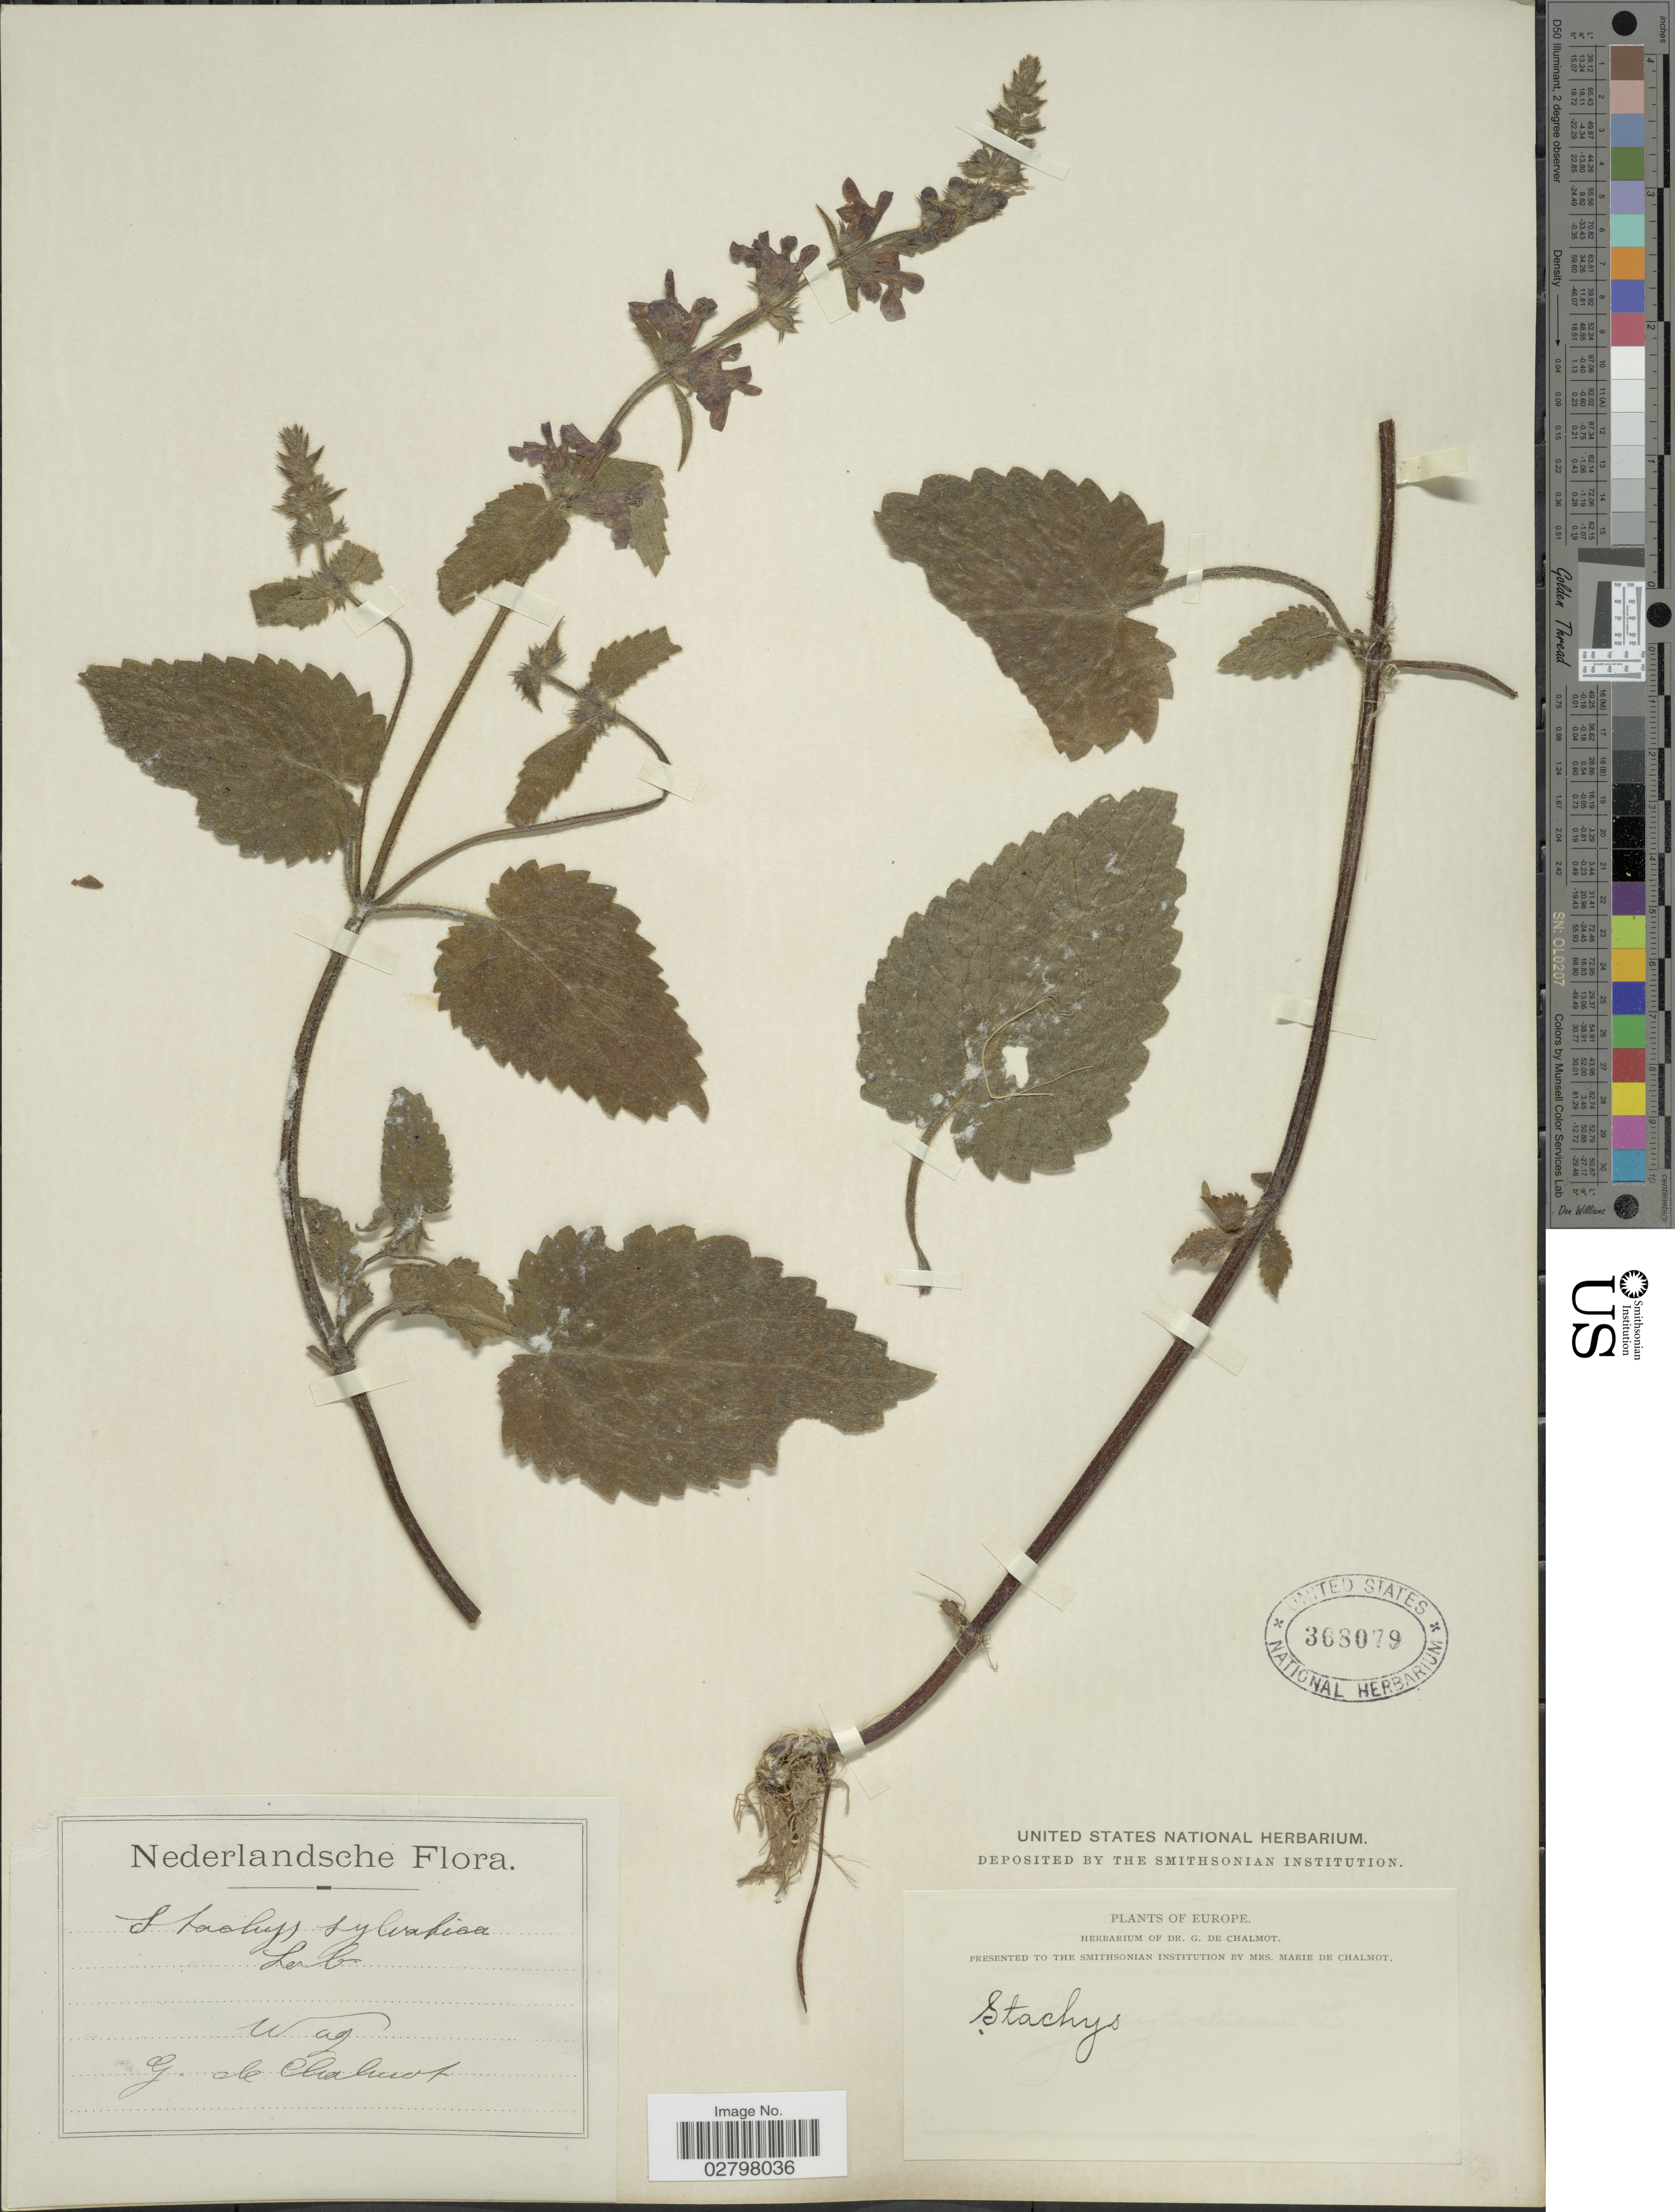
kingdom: Plantae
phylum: Tracheophyta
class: Magnoliopsida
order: Lamiales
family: Lamiaceae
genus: Stachys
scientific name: Stachys sylvatica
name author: L.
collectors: G. de Chalmot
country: Netherlands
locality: Wag.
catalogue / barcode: US 368079